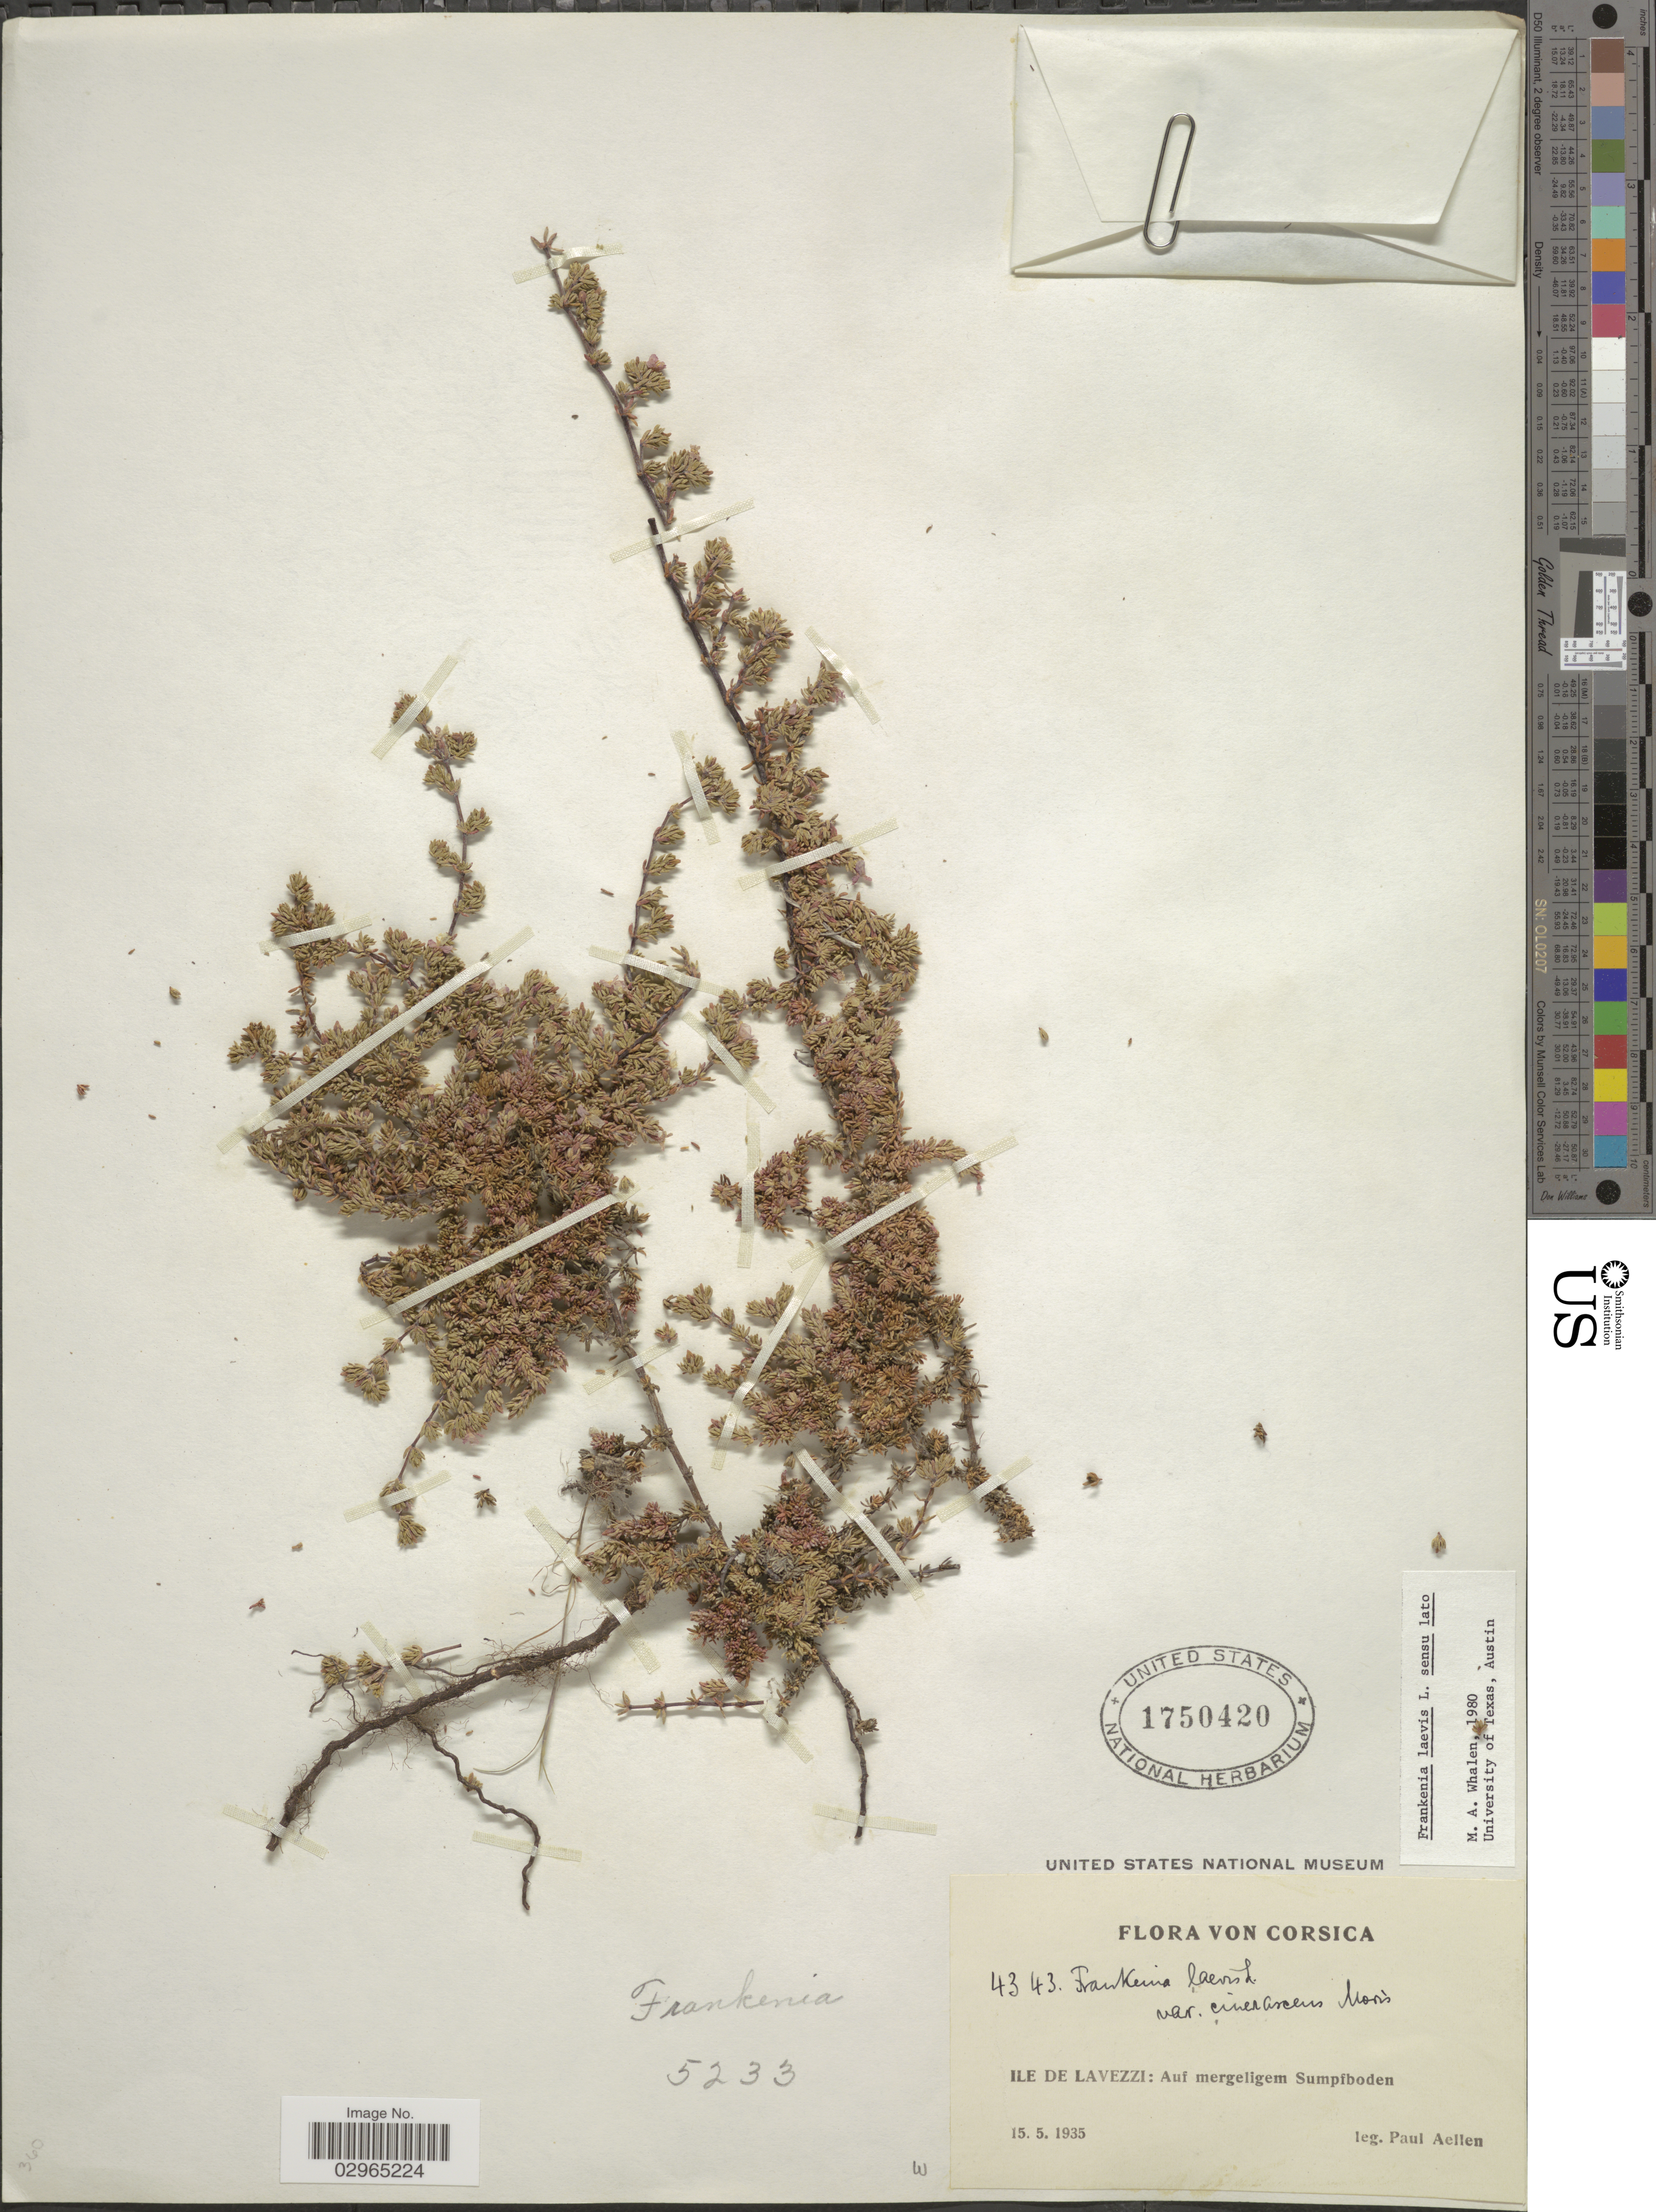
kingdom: Plantae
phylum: Tracheophyta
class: Magnoliopsida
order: Caryophyllales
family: Frankeniaceae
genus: Frankenia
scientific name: Frankenia laevis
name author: L.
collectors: P. Aellen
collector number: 4343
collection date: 1935-05-15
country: France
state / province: Corsica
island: Corse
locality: Ile de Lavezzi: Auf mergeligem Sumpfboden.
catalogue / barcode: US 1750420